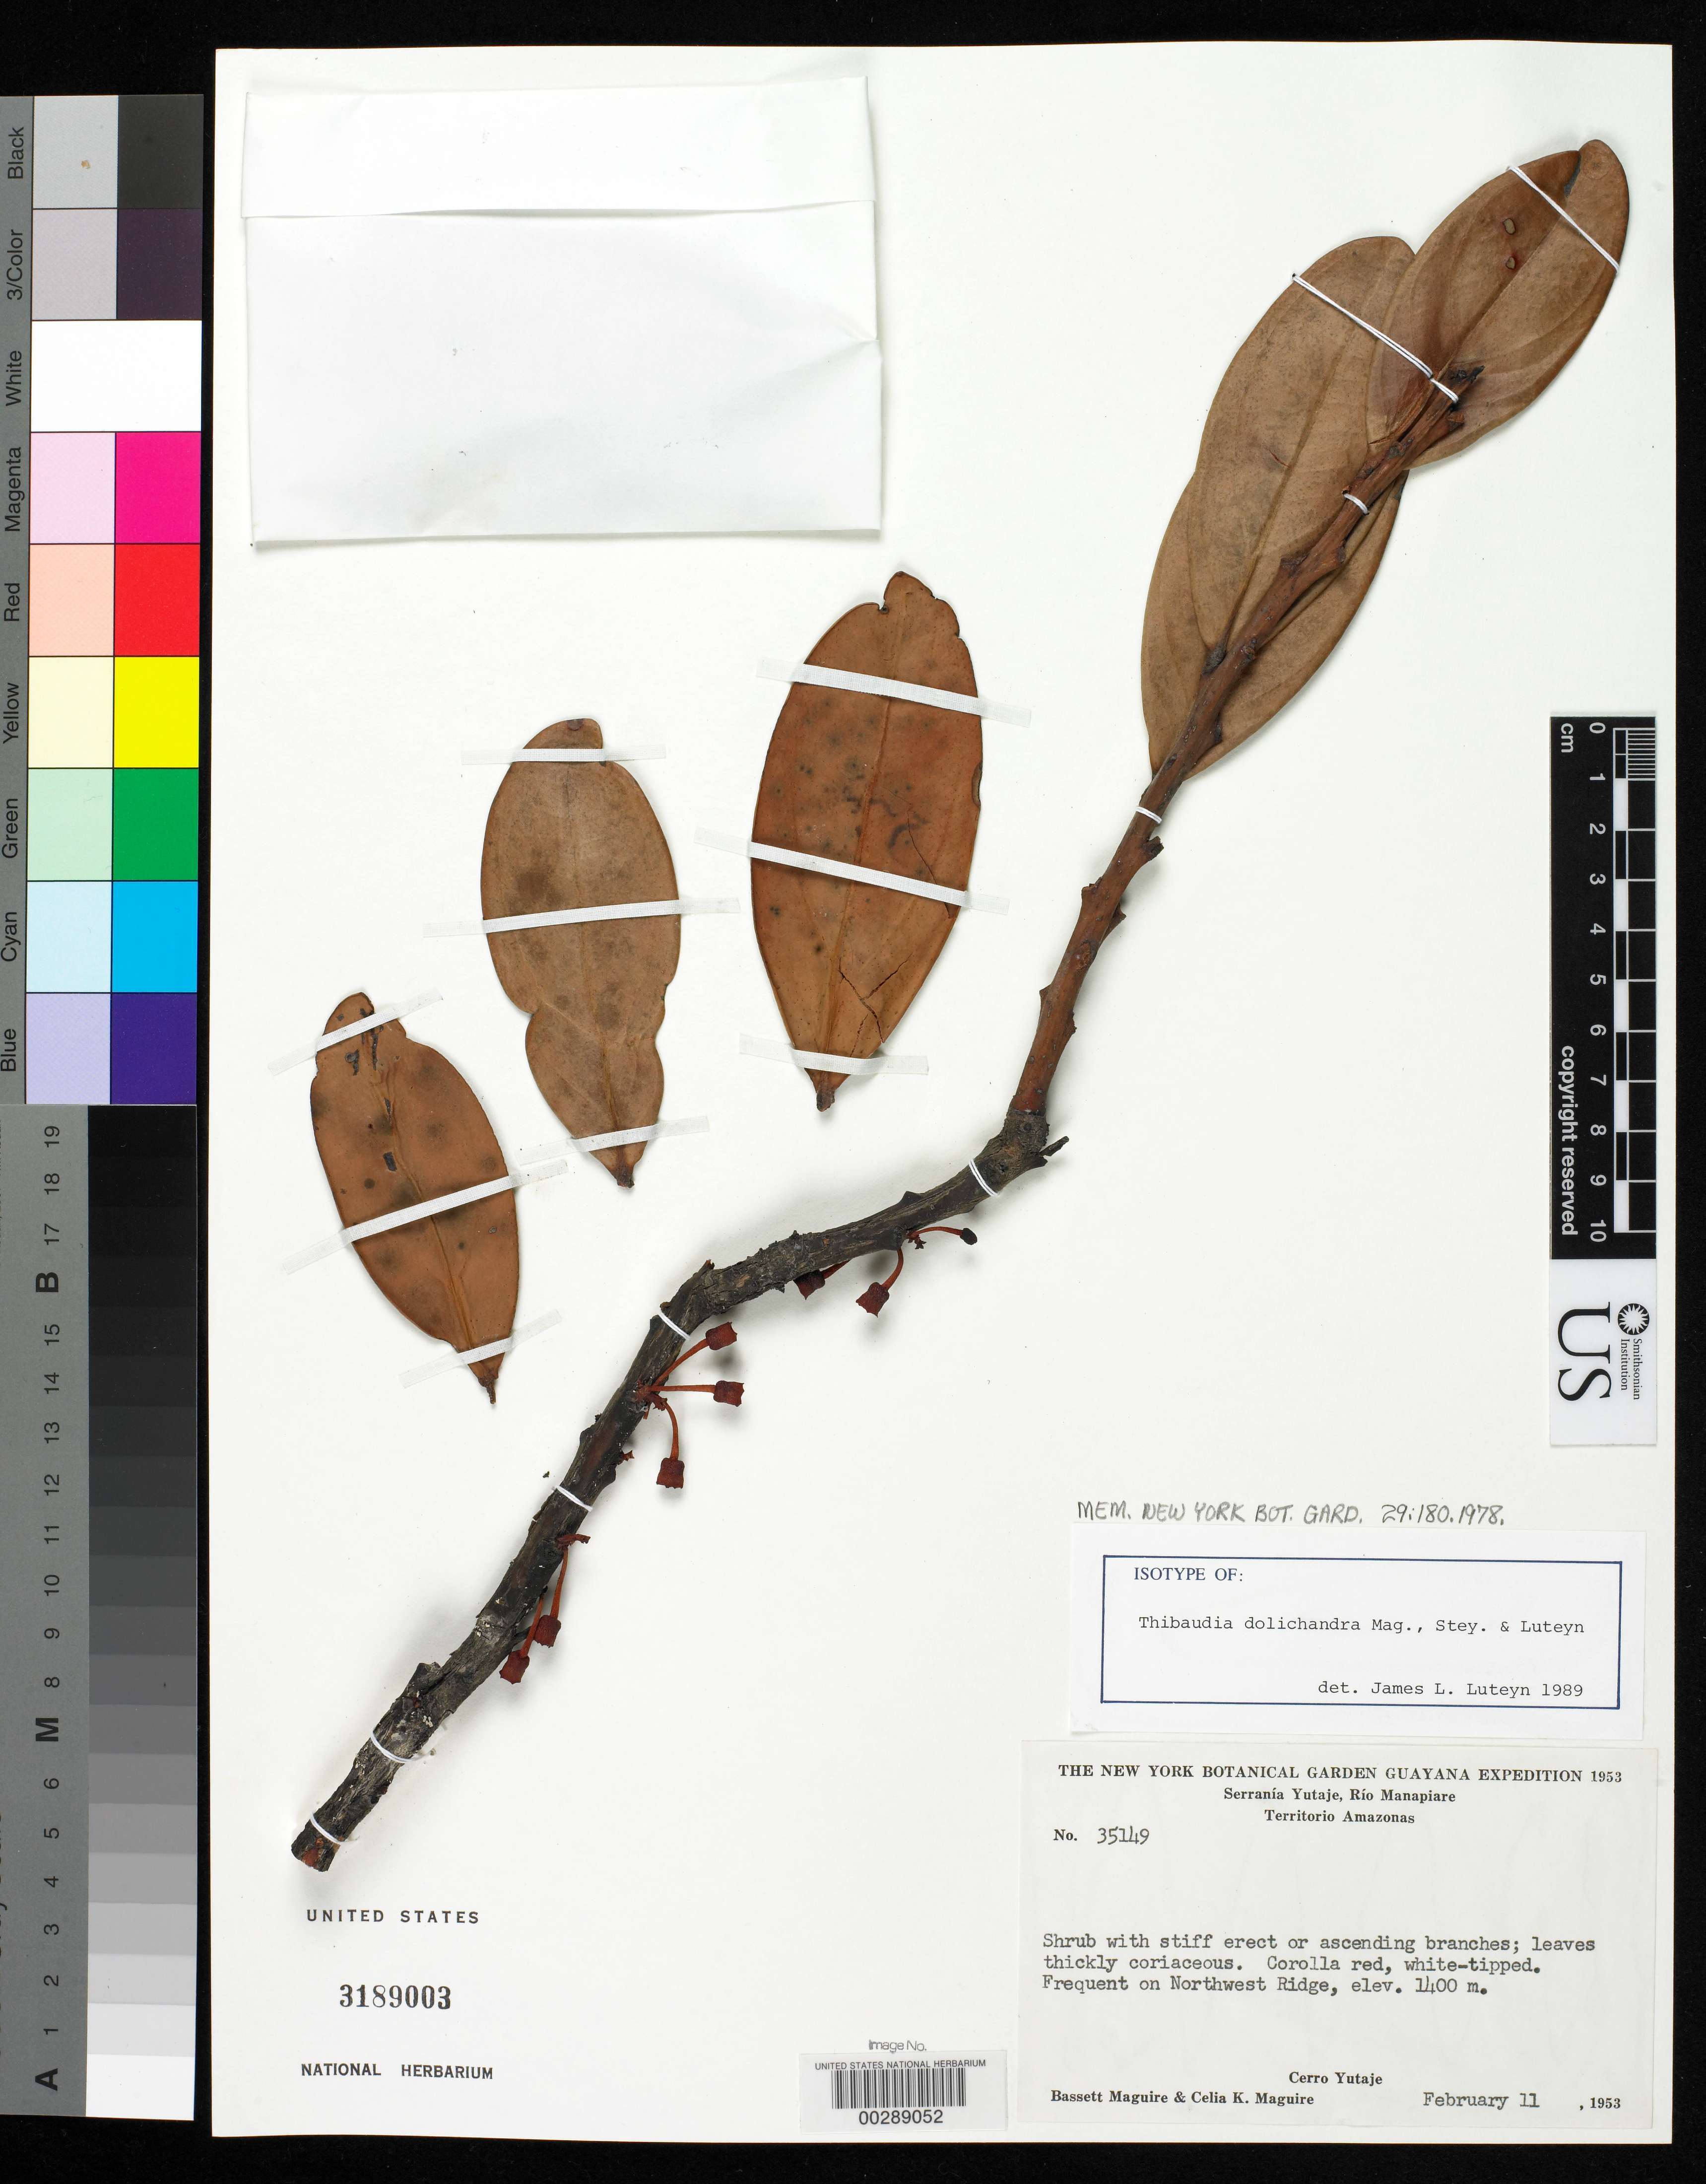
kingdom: Plantae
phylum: Tracheophyta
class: Magnoliopsida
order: Ericales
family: Ericaceae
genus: Thibaudia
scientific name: Thibaudia dolichandra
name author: Maguire et al.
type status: Isotype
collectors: B. Maguire & C. K. Maguire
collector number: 35149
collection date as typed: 11 Feb 1953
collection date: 1953-02-11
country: Venezuela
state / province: Amazonas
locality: Serrania Yutaje, Cerro Yutaje, Rio Manapiare, NW ridge.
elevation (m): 1400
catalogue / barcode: US 3189003